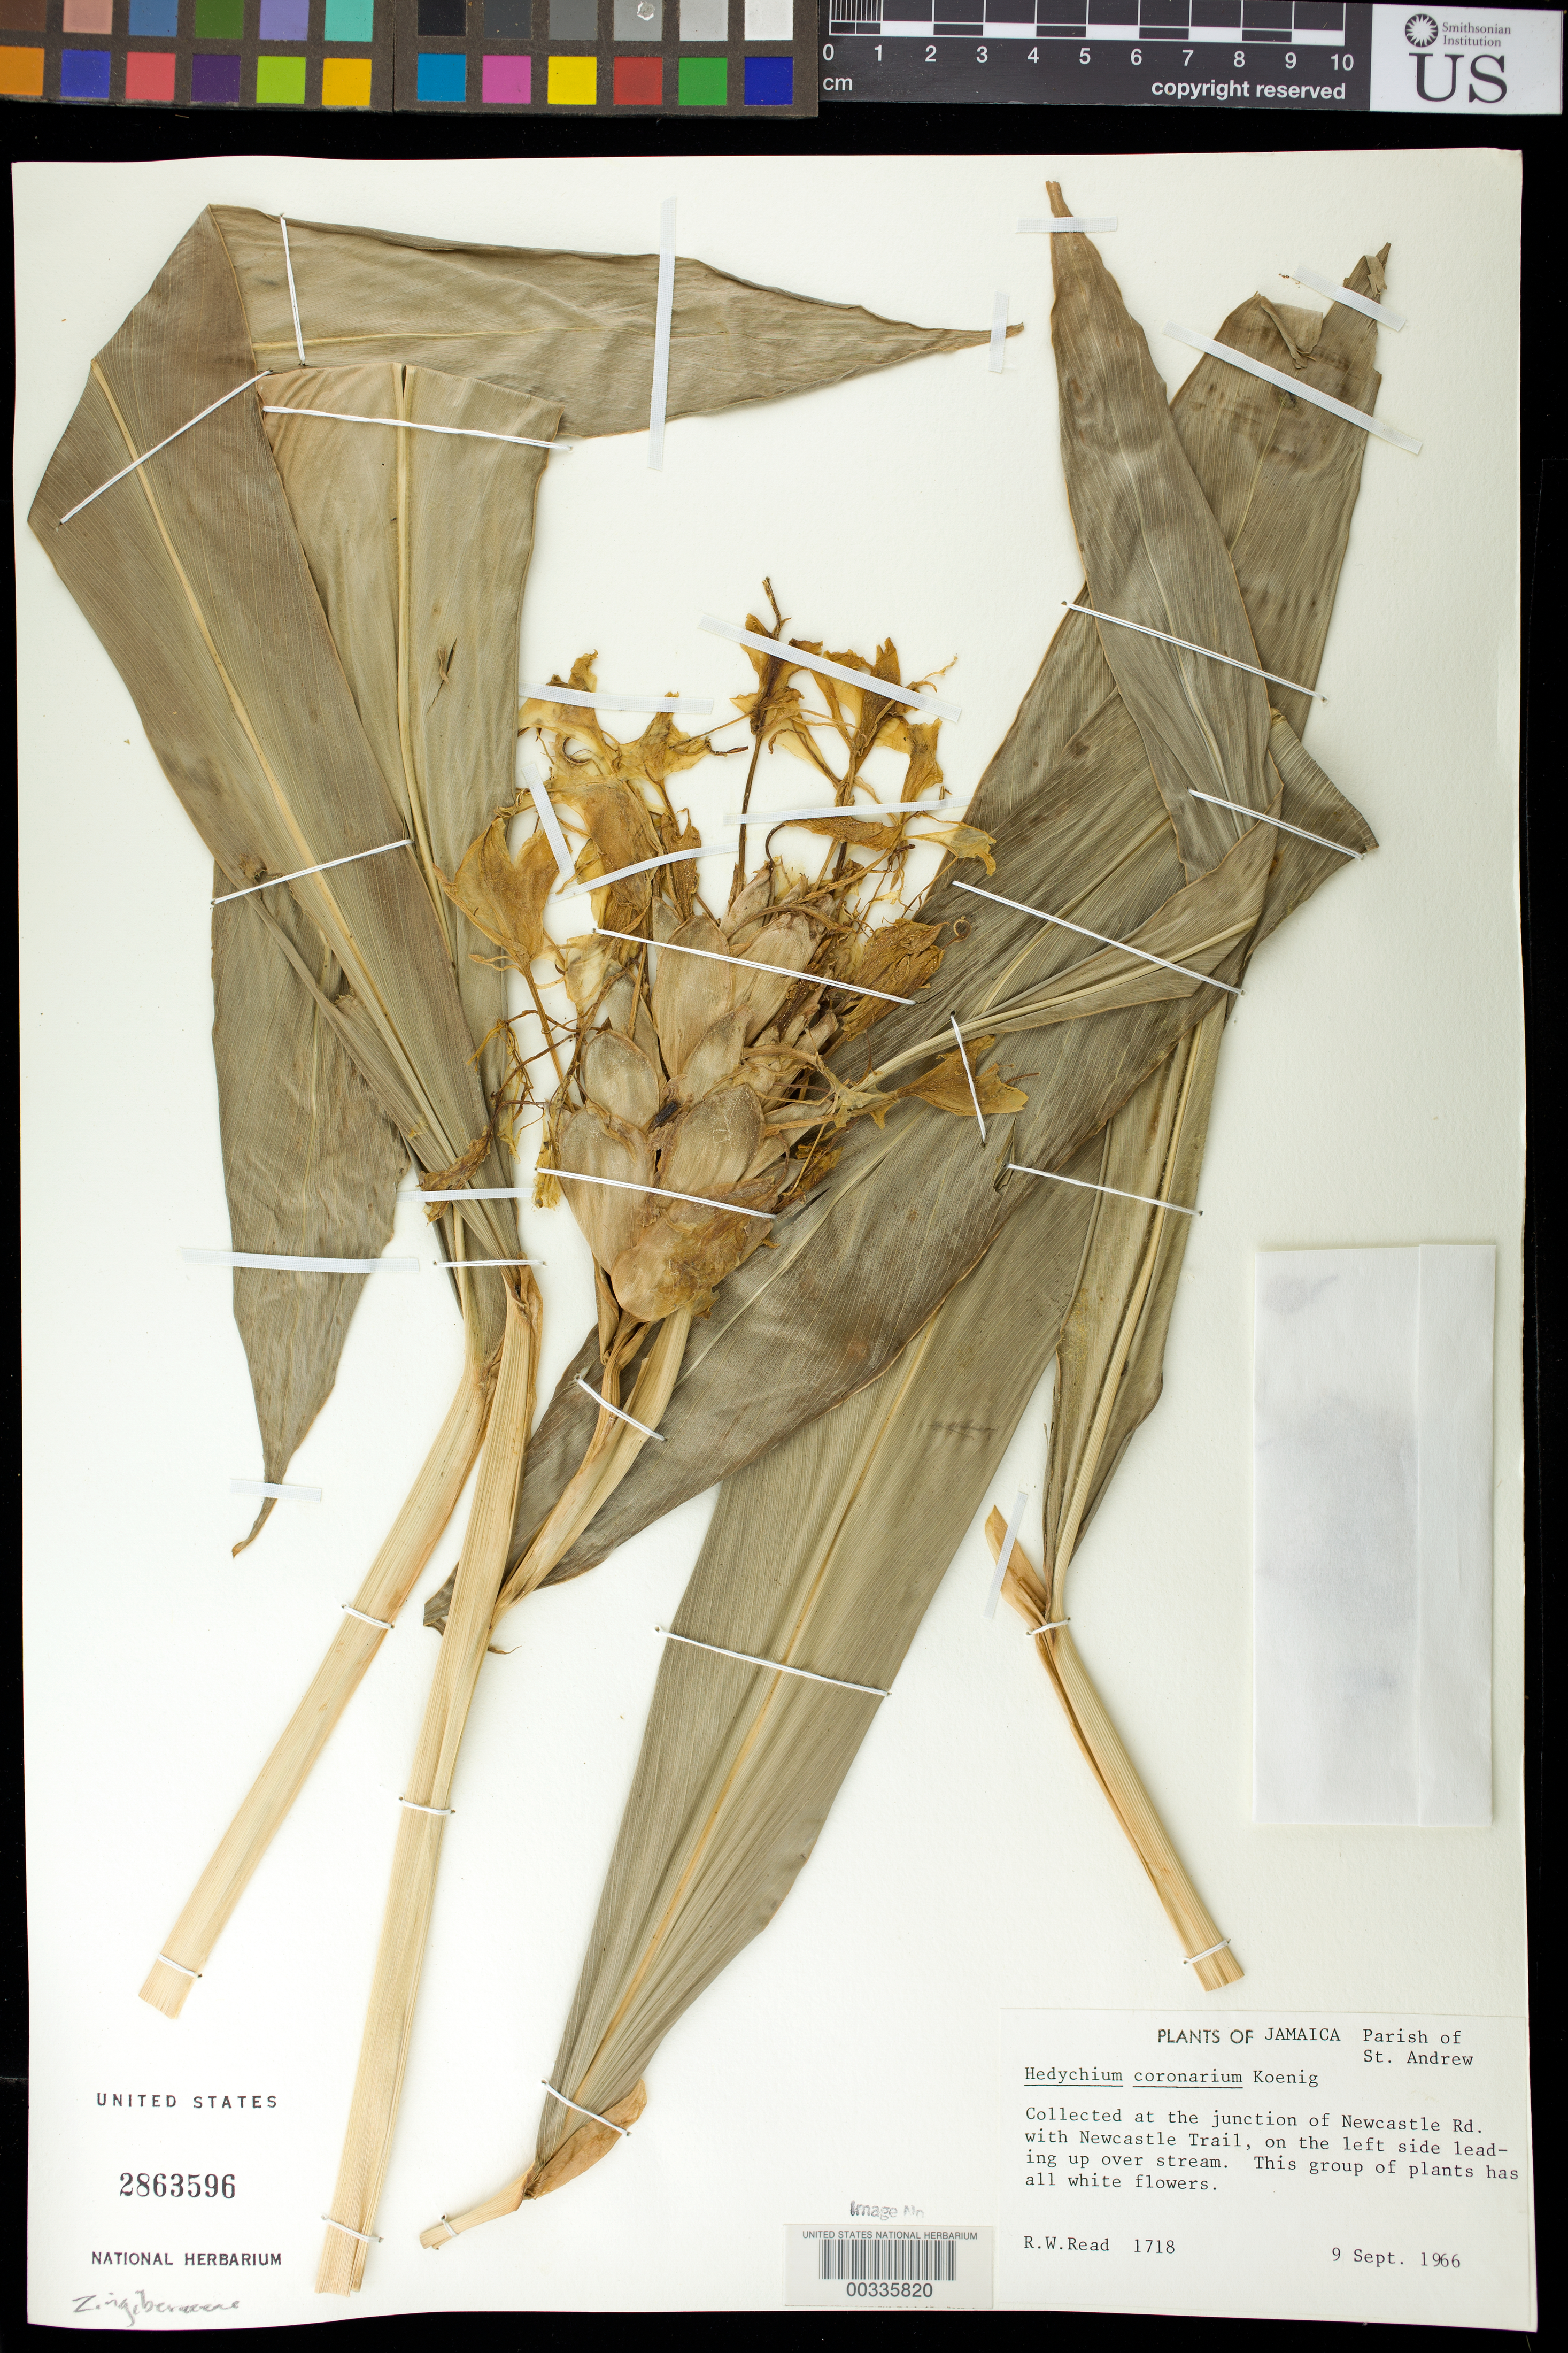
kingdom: Plantae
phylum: Tracheophyta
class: Liliopsida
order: Zingiberales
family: Zingiberaceae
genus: Hedychium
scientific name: Hedychium coronarium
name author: J. Koenig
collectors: R. W. Read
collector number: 1718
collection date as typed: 09 Sep 1966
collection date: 1966-09-09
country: Jamaica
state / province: Saint Andrew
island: Greater Antilles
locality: At junction of newcastle rd with newcastle trail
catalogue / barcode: US 2863596